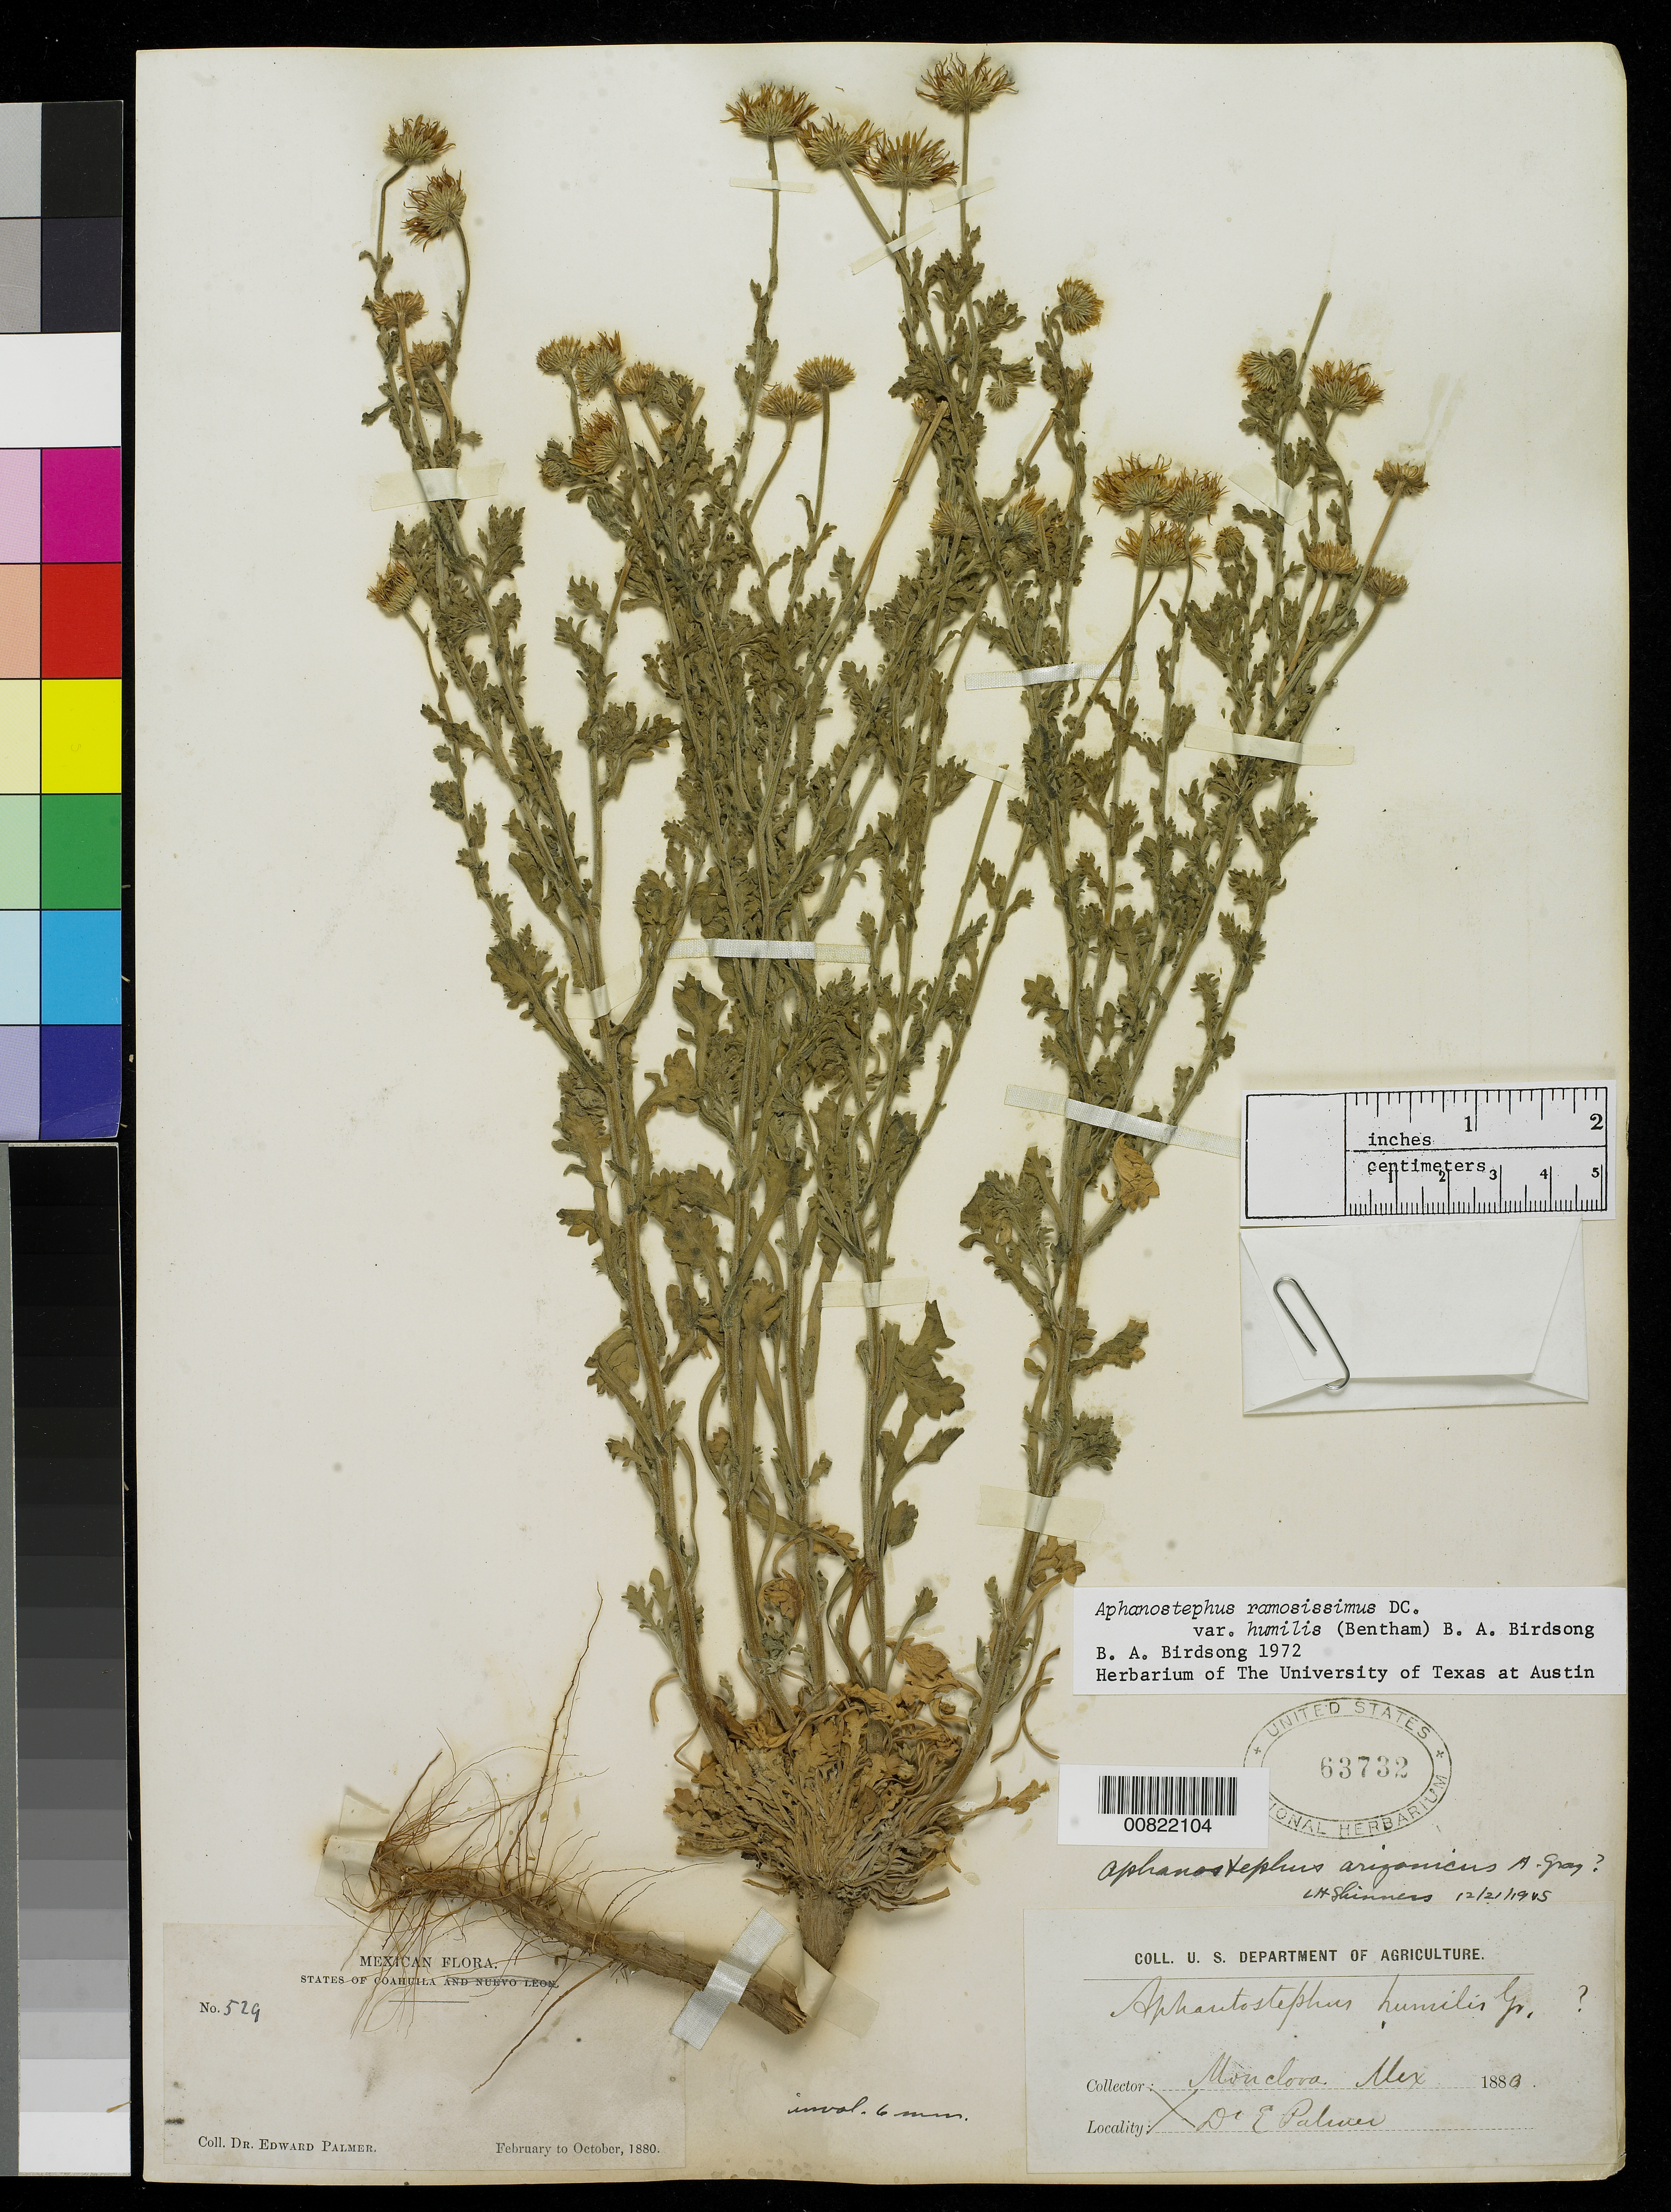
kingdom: Plantae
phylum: Tracheophyta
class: Magnoliopsida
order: Asterales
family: Asteraceae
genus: Aphanostephus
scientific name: Aphanostephus ramosissimus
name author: DC.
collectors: E. Palmer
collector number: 529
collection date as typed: Feb 1880 to -- Oct 1880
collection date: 1880-02/1880-10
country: Mexico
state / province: Coahuila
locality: Monclova, Coahuila.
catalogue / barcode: US 63732